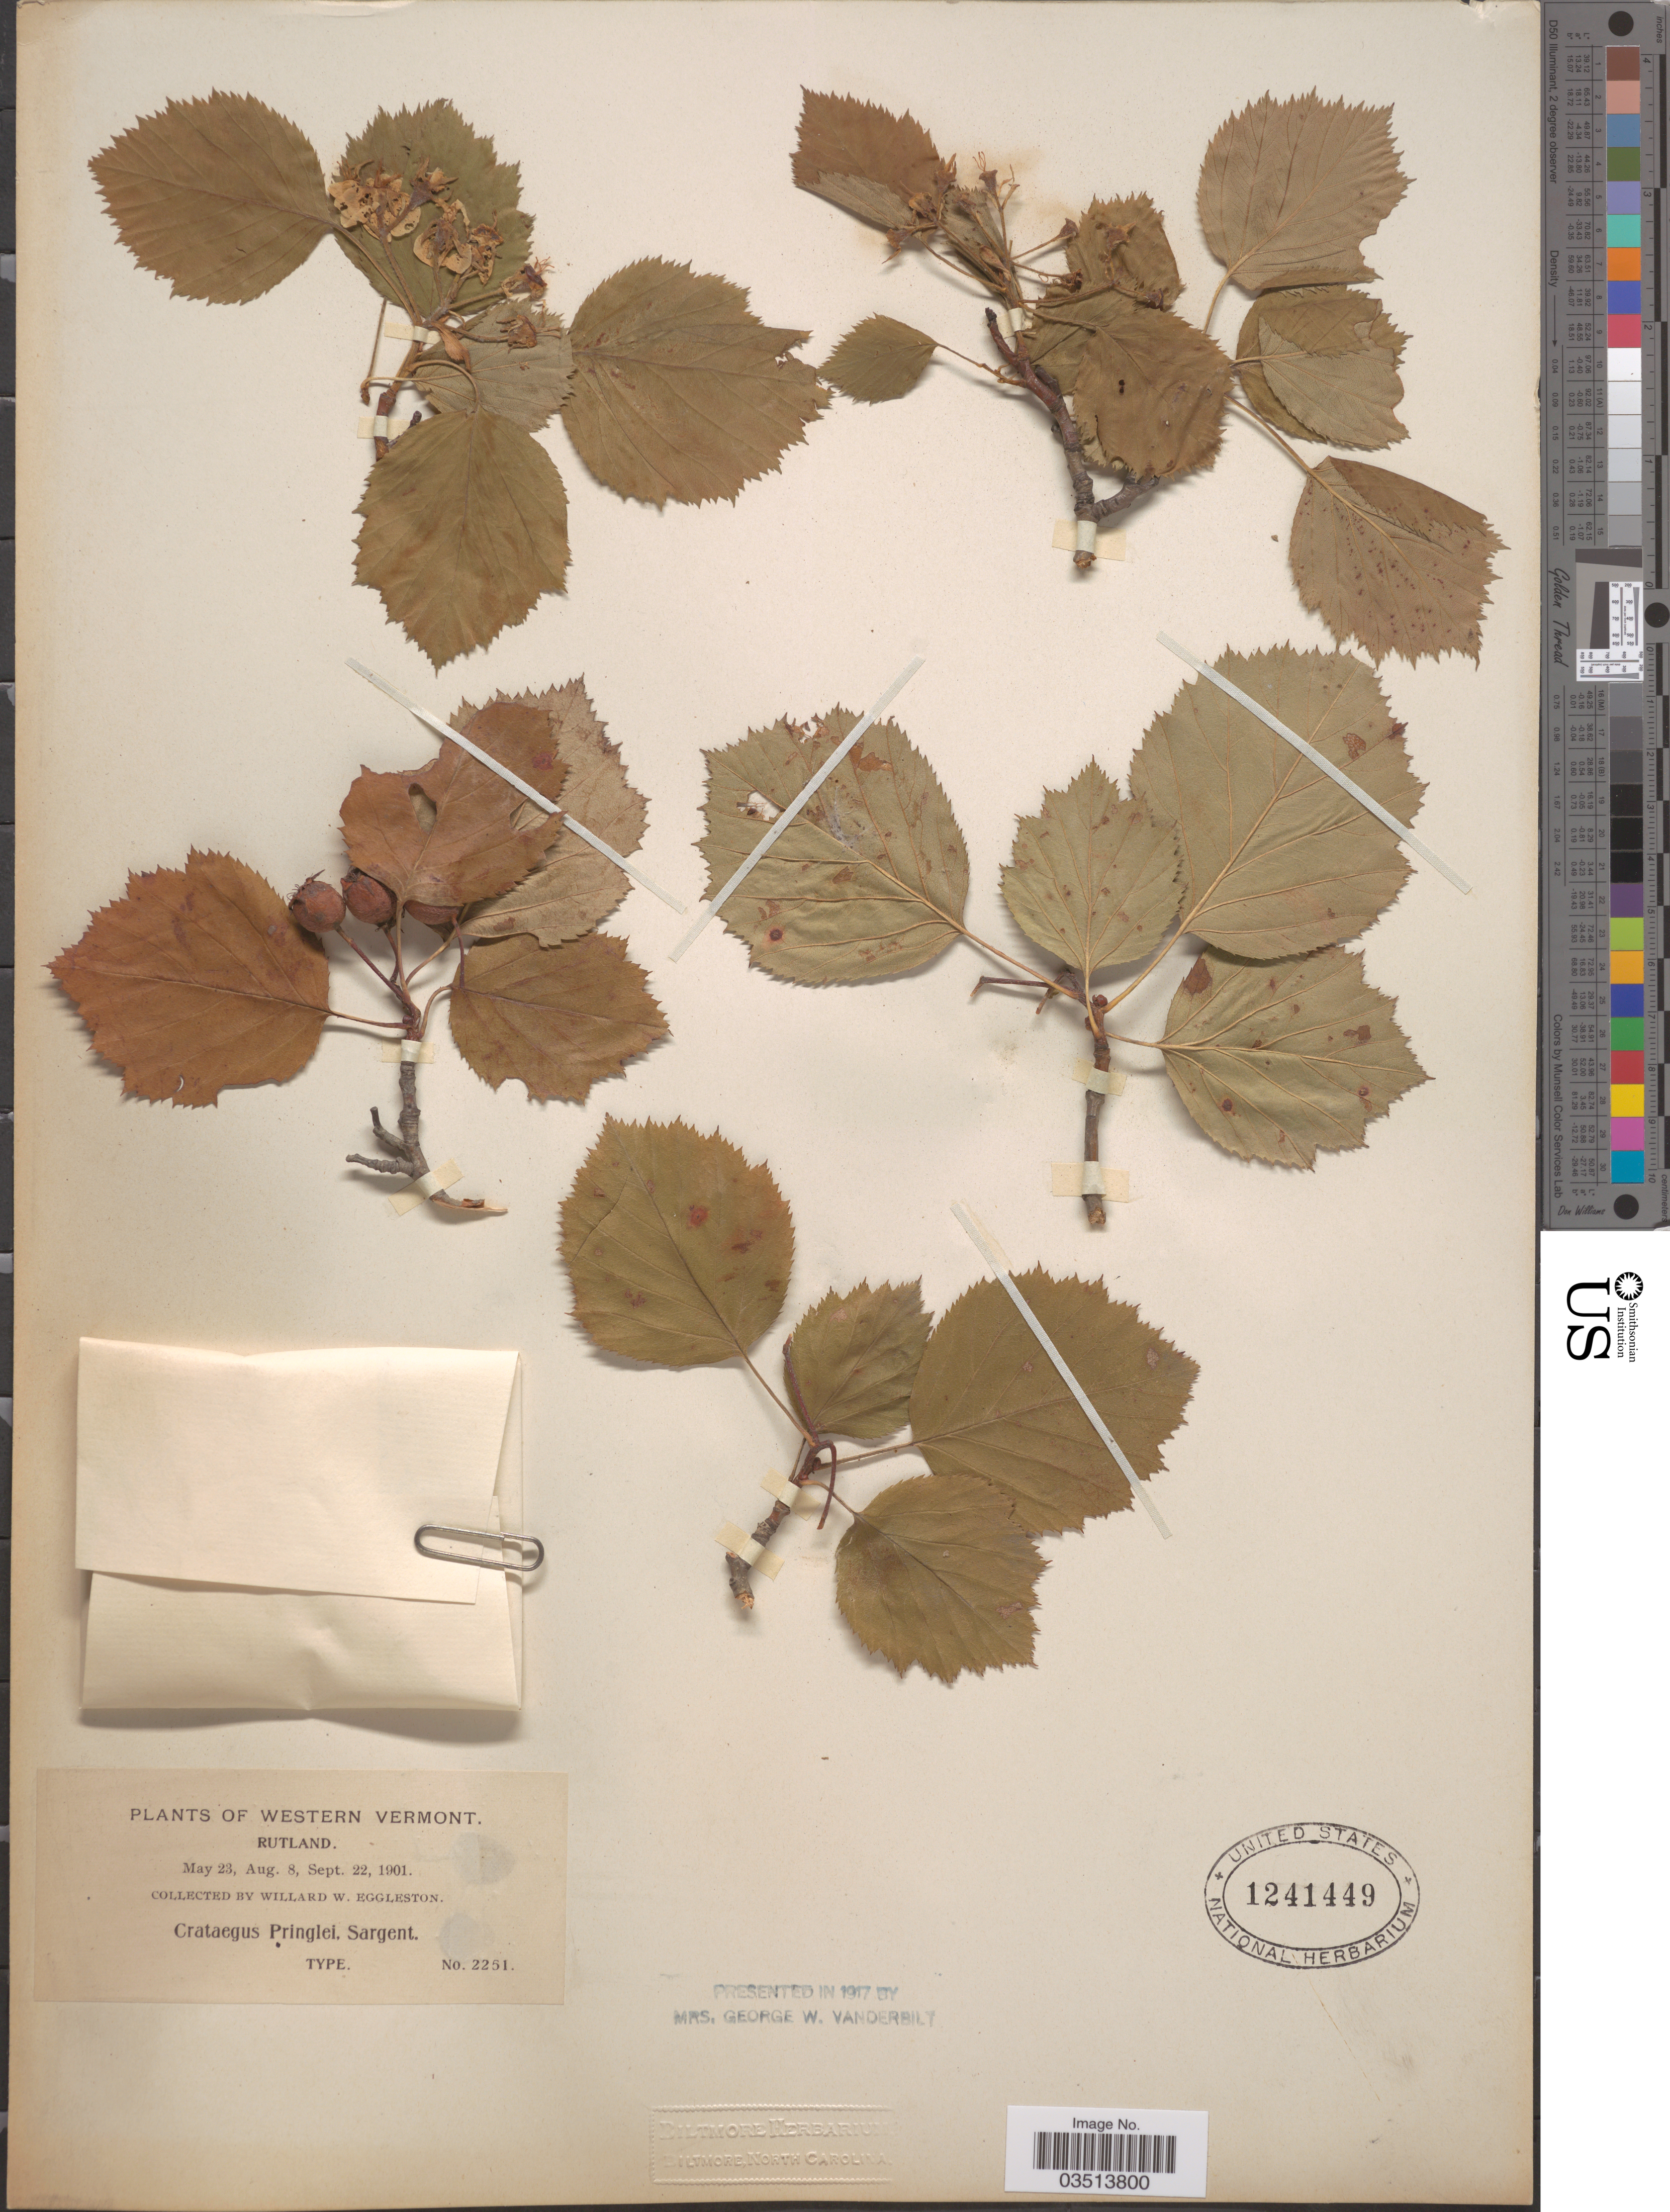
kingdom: Plantae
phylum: Tracheophyta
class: Magnoliopsida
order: Rosales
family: Rosaceae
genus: Crataegus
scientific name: Crataegus coccinea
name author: Ashe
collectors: W. W. Eggleston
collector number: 2251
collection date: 1901-05-23/1901-09-22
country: United States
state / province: Vermont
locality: Western Vermont. Rutland.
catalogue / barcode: US 1241449